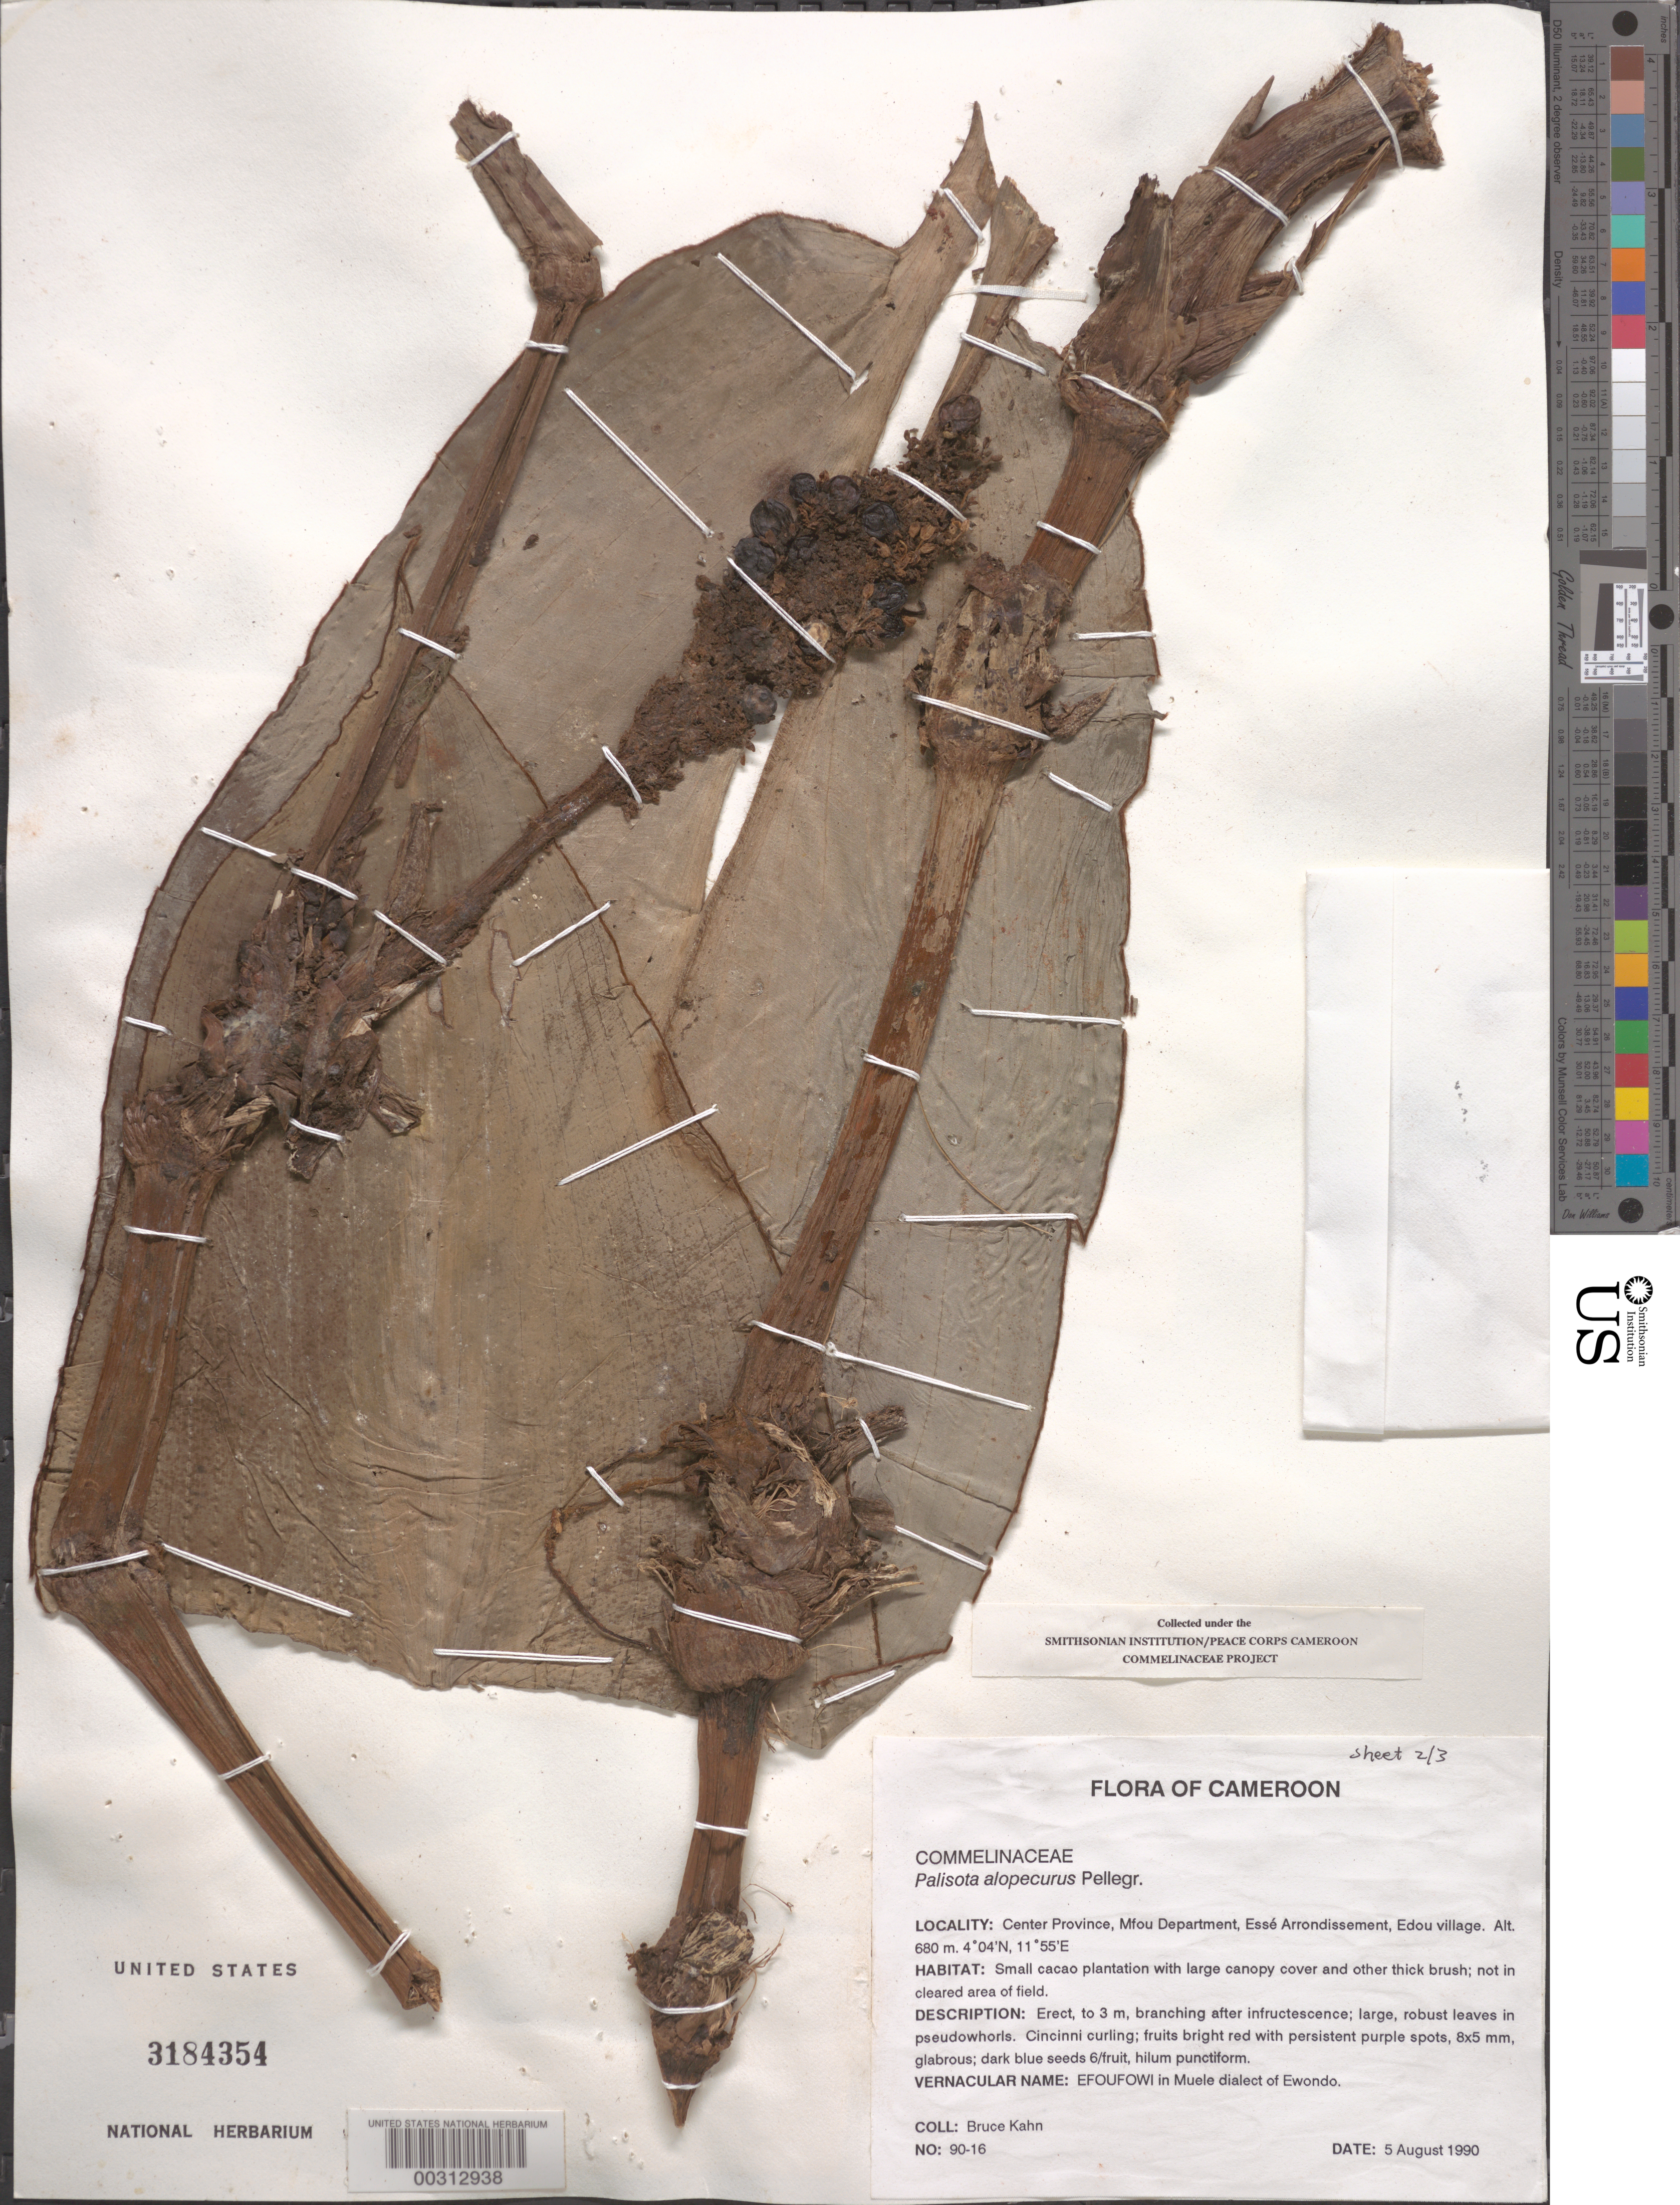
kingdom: Plantae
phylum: Tracheophyta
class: Liliopsida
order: Commelinales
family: Commelinaceae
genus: Palisota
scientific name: Palisota alopecurus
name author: Pellegr.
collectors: B. Kahn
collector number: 90-16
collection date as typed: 05 Aug 1990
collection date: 1990-08-05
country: Cameroon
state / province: Centre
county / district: Méfou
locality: Esse arrondissement, edou village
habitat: Small cacao plantation with large canopy cover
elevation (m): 680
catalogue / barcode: US 3184354